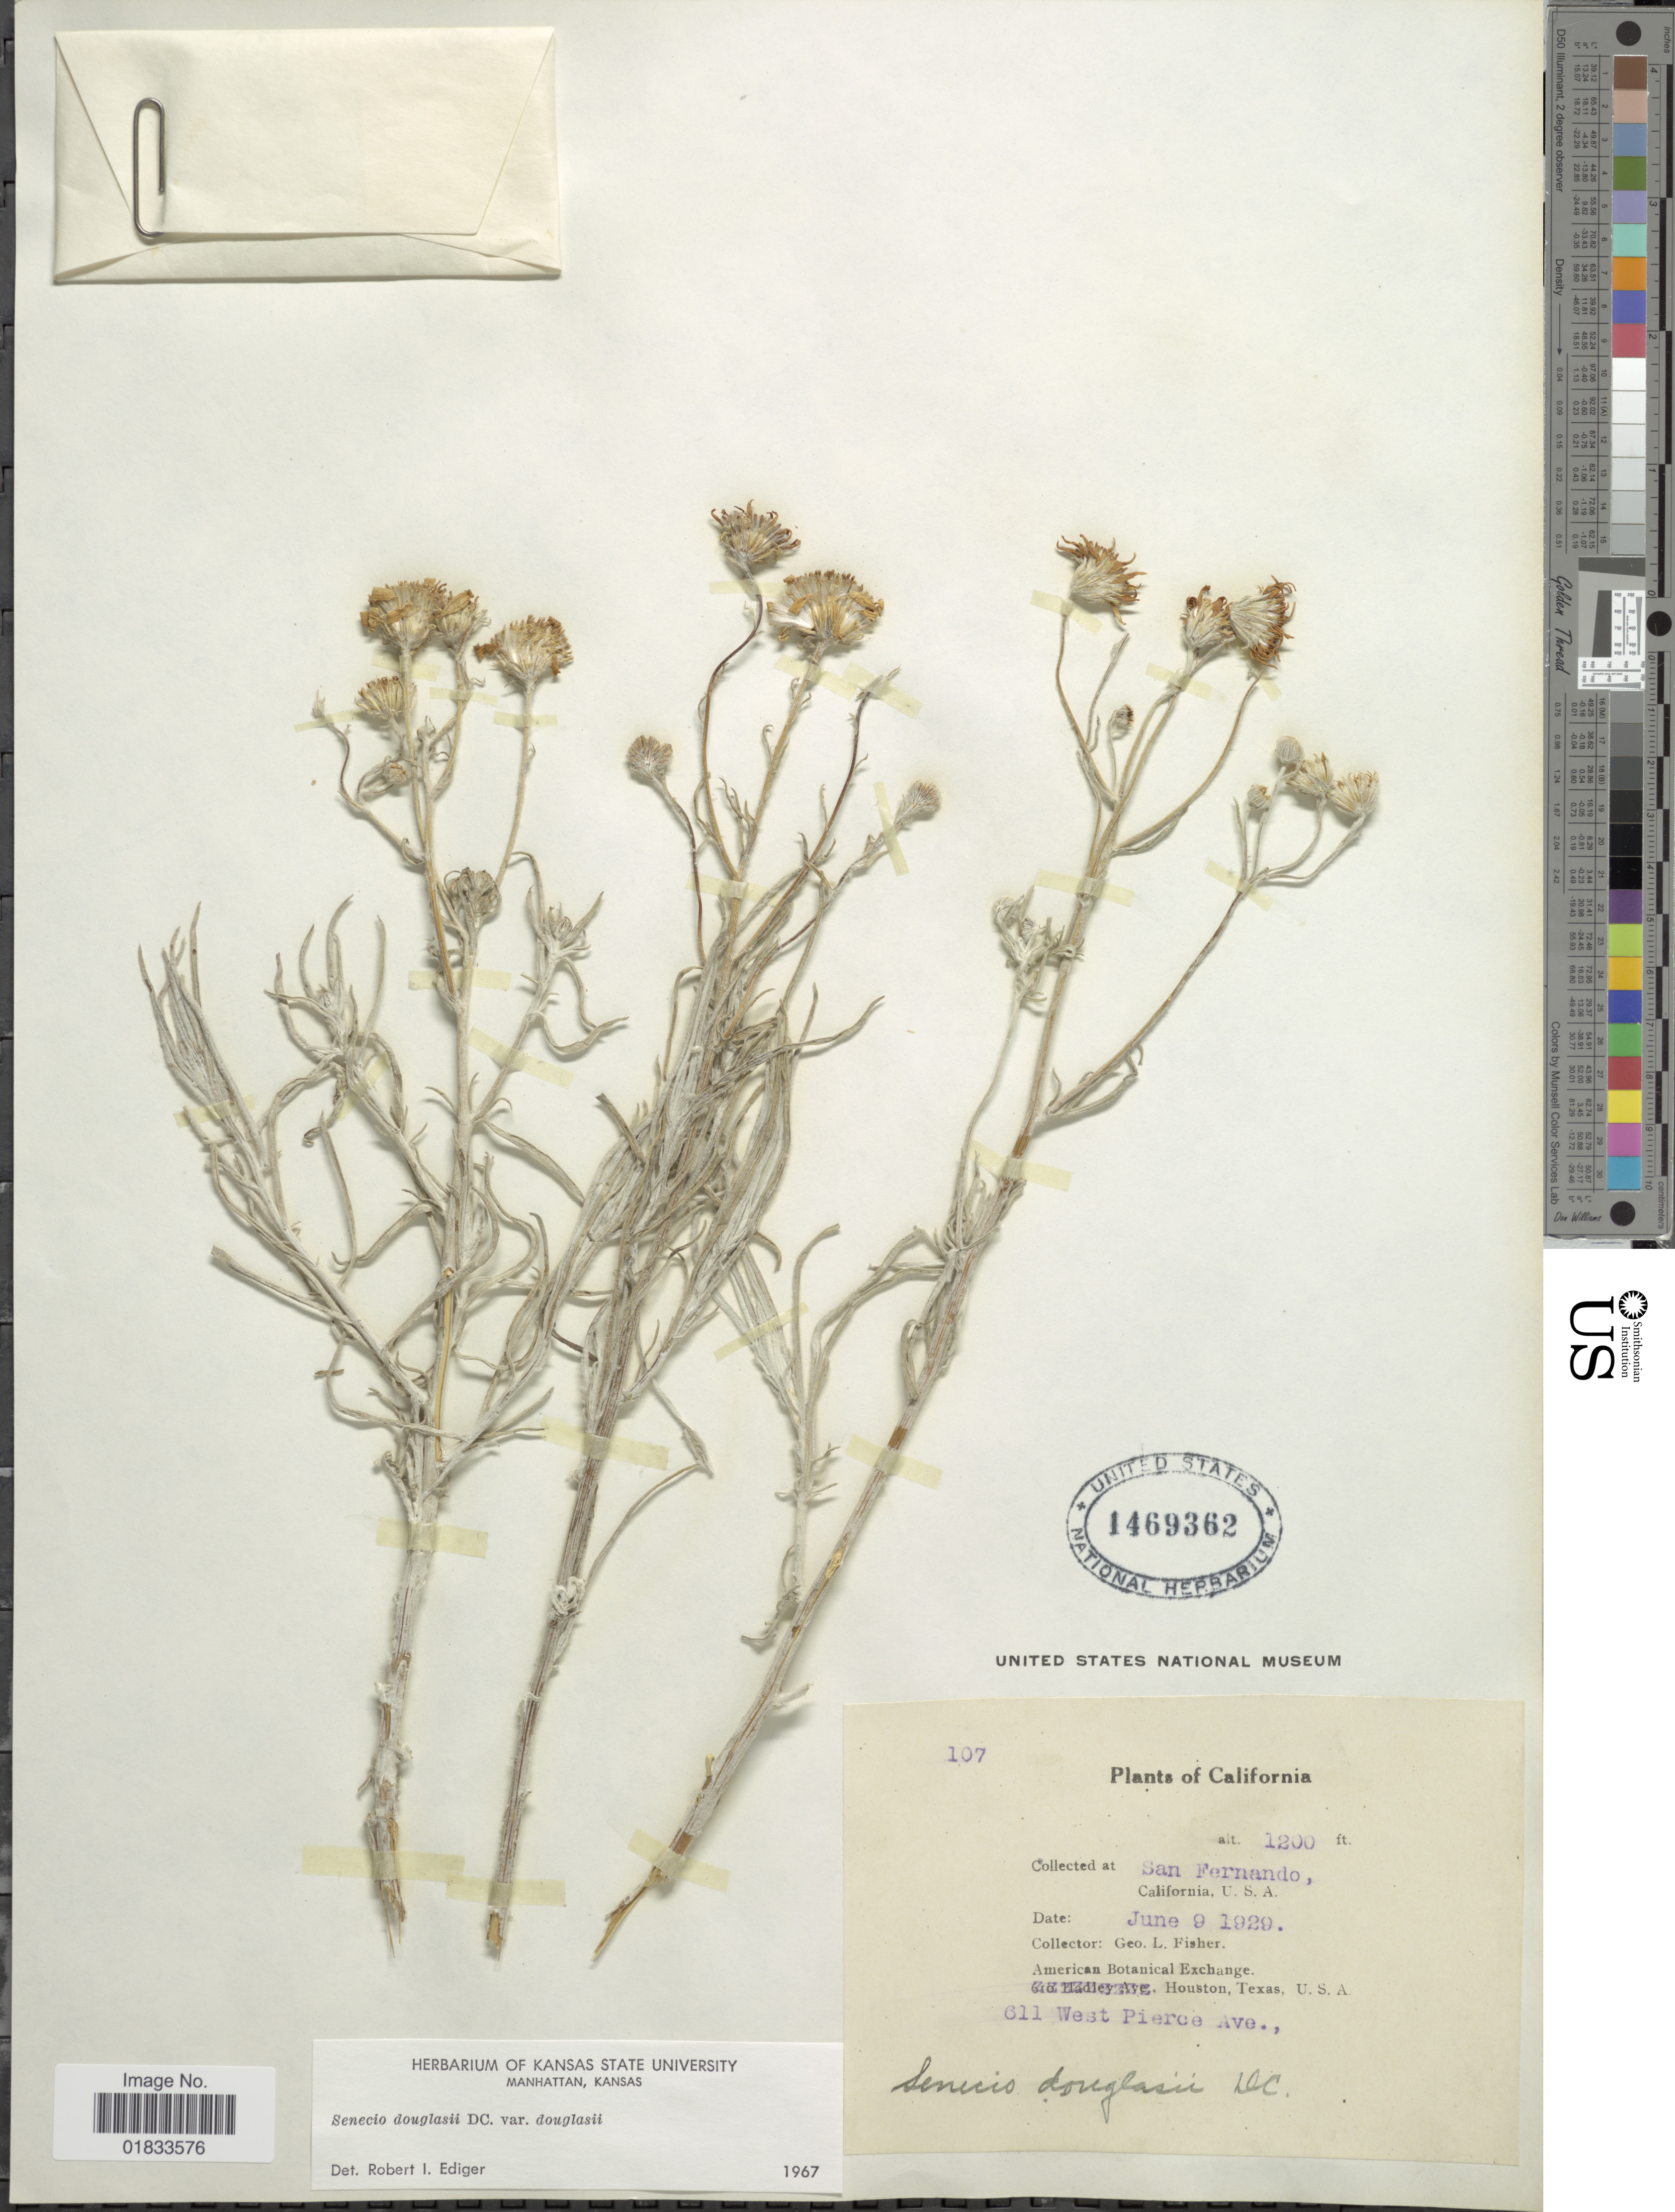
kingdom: Plantae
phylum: Tracheophyta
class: Magnoliopsida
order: Asterales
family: Asteraceae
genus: Senecio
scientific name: Senecio flaccidus var. douglasii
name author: (DC.) B.L. Turner & T.M. Barkley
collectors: G. L. Fisher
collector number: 107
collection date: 1929-06-09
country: United States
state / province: California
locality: San Fernando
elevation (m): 366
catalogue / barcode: US 1469362